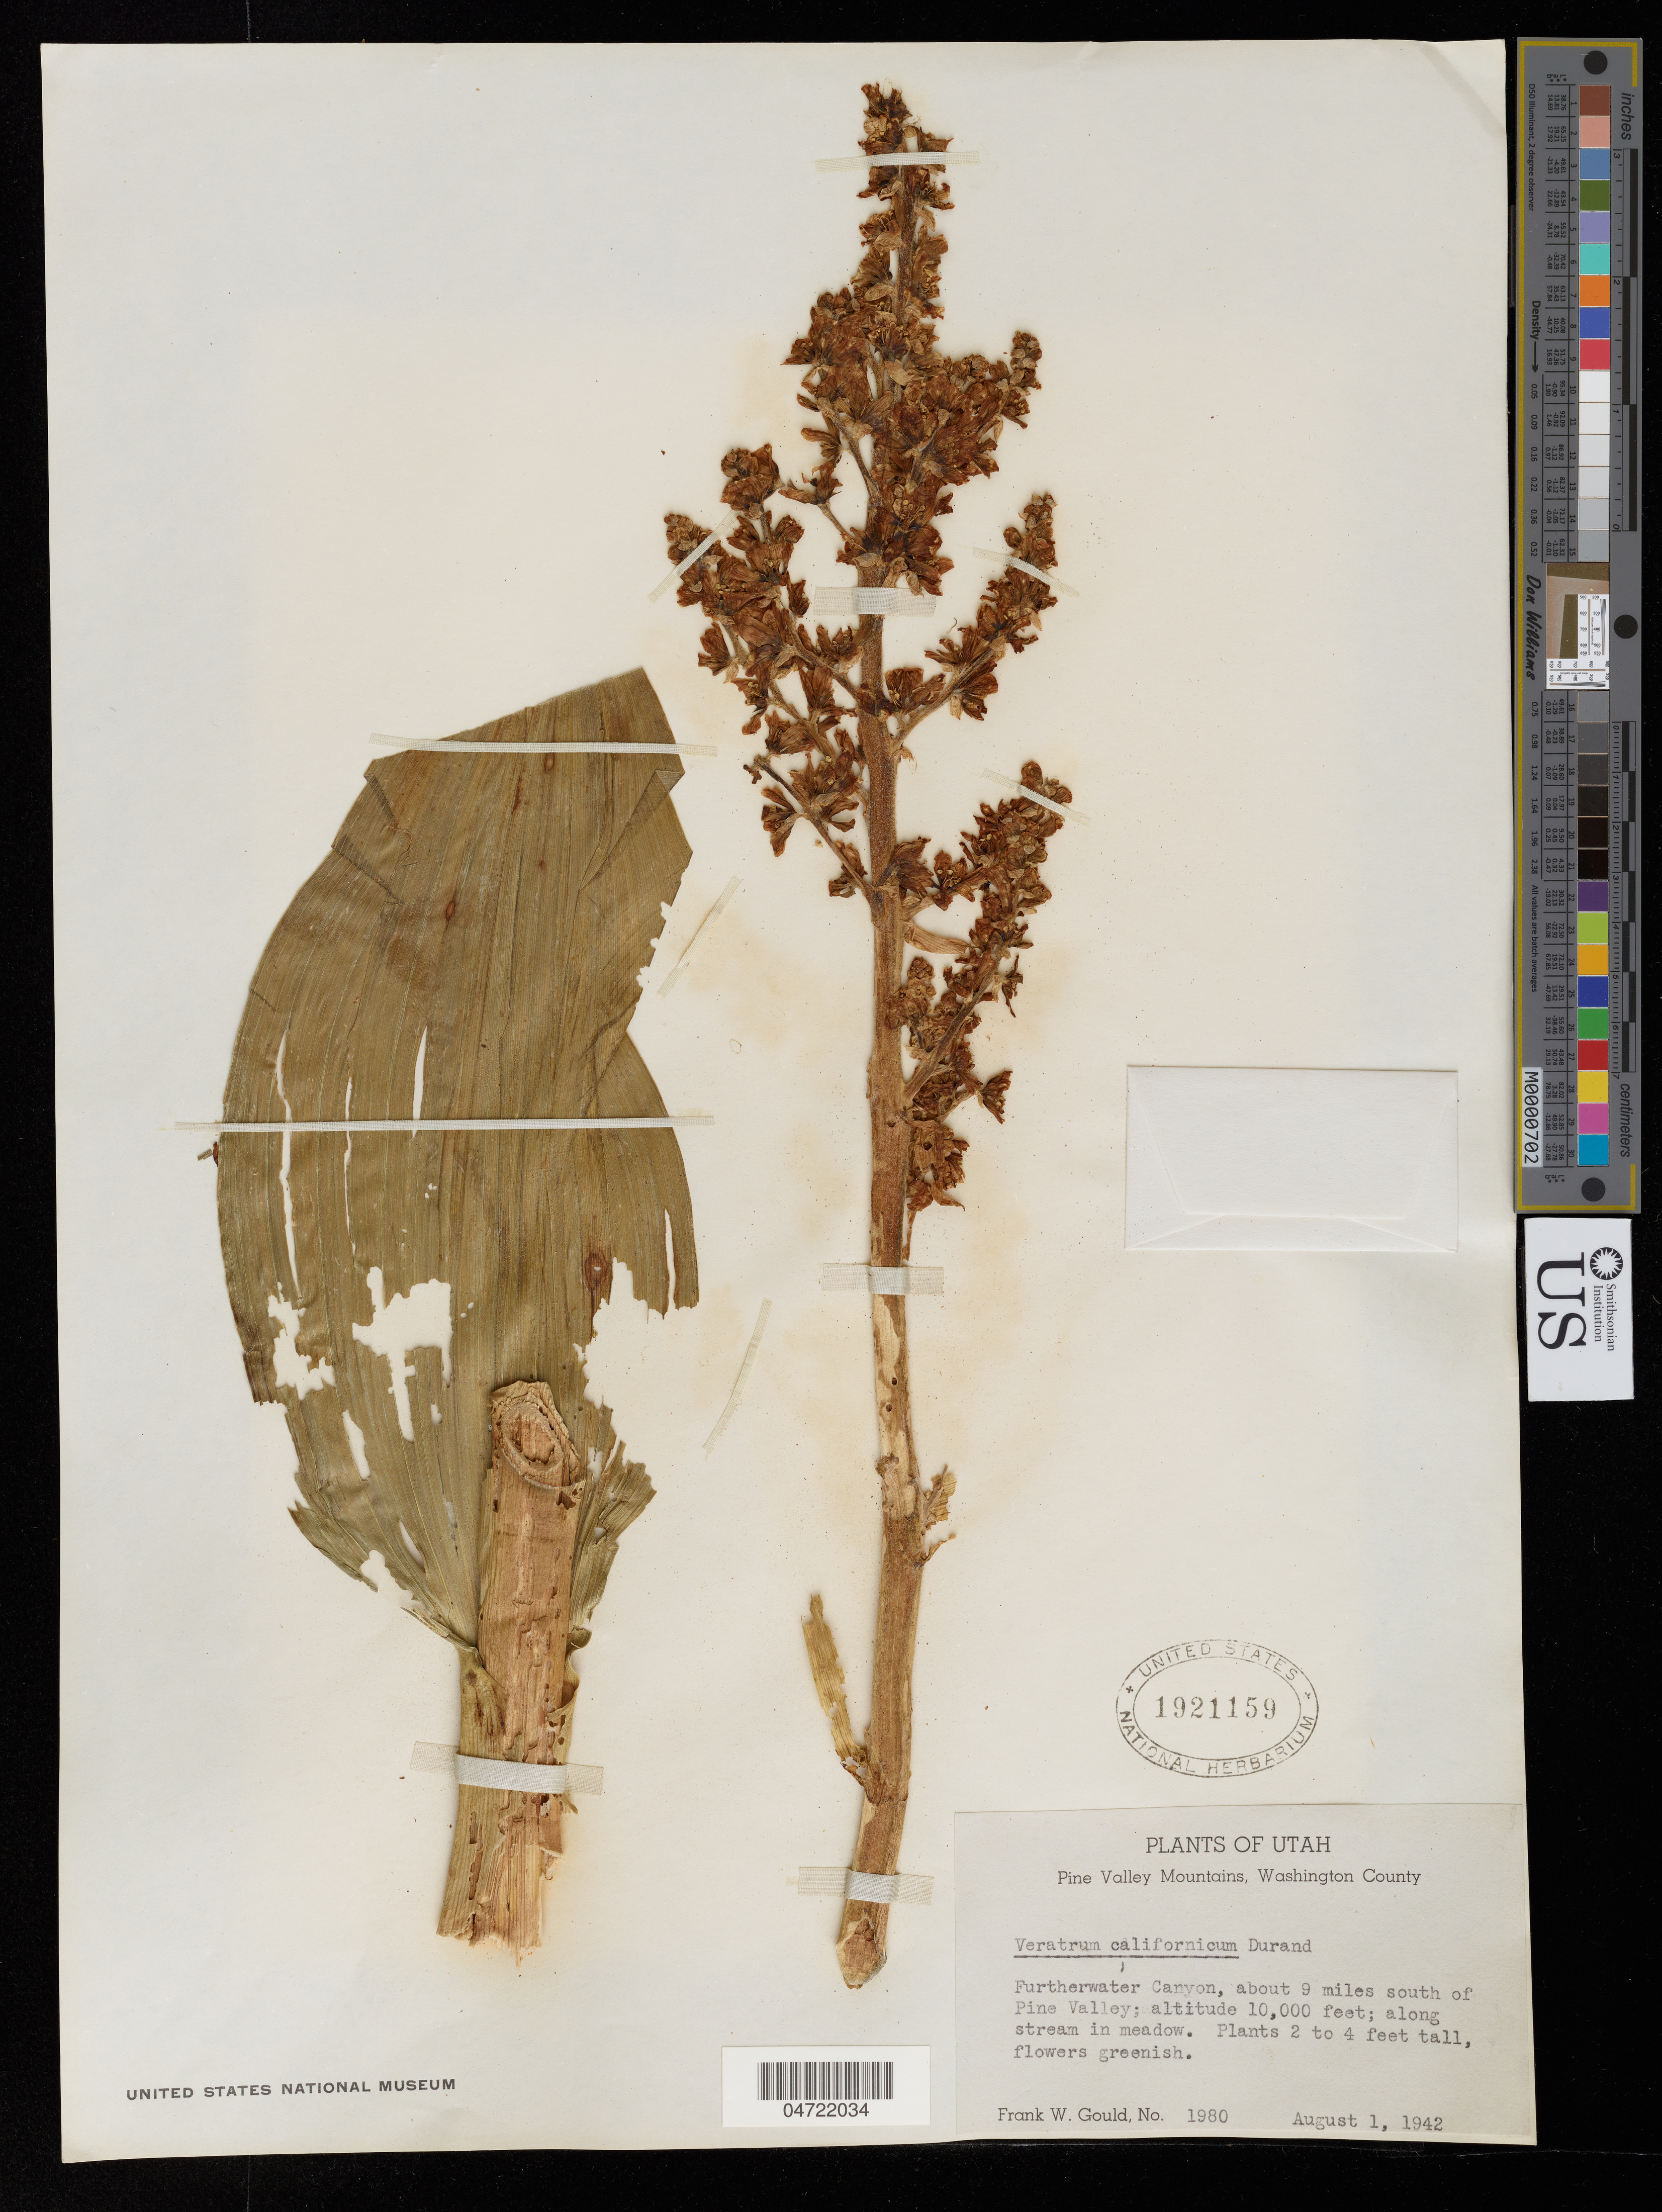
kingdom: Plantae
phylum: Tracheophyta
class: Liliopsida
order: Liliales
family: Melanthiaceae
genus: Veratrum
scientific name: Veratrum californicum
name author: Durand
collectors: F. W. Gould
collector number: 1980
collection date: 1942-08-01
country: United States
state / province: Utah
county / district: Washington County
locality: Furtherwater Canyon, about 9 miles south of Pine Valley; along stream in meadow.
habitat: Along stream in meadow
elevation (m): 3048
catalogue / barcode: US 1921159